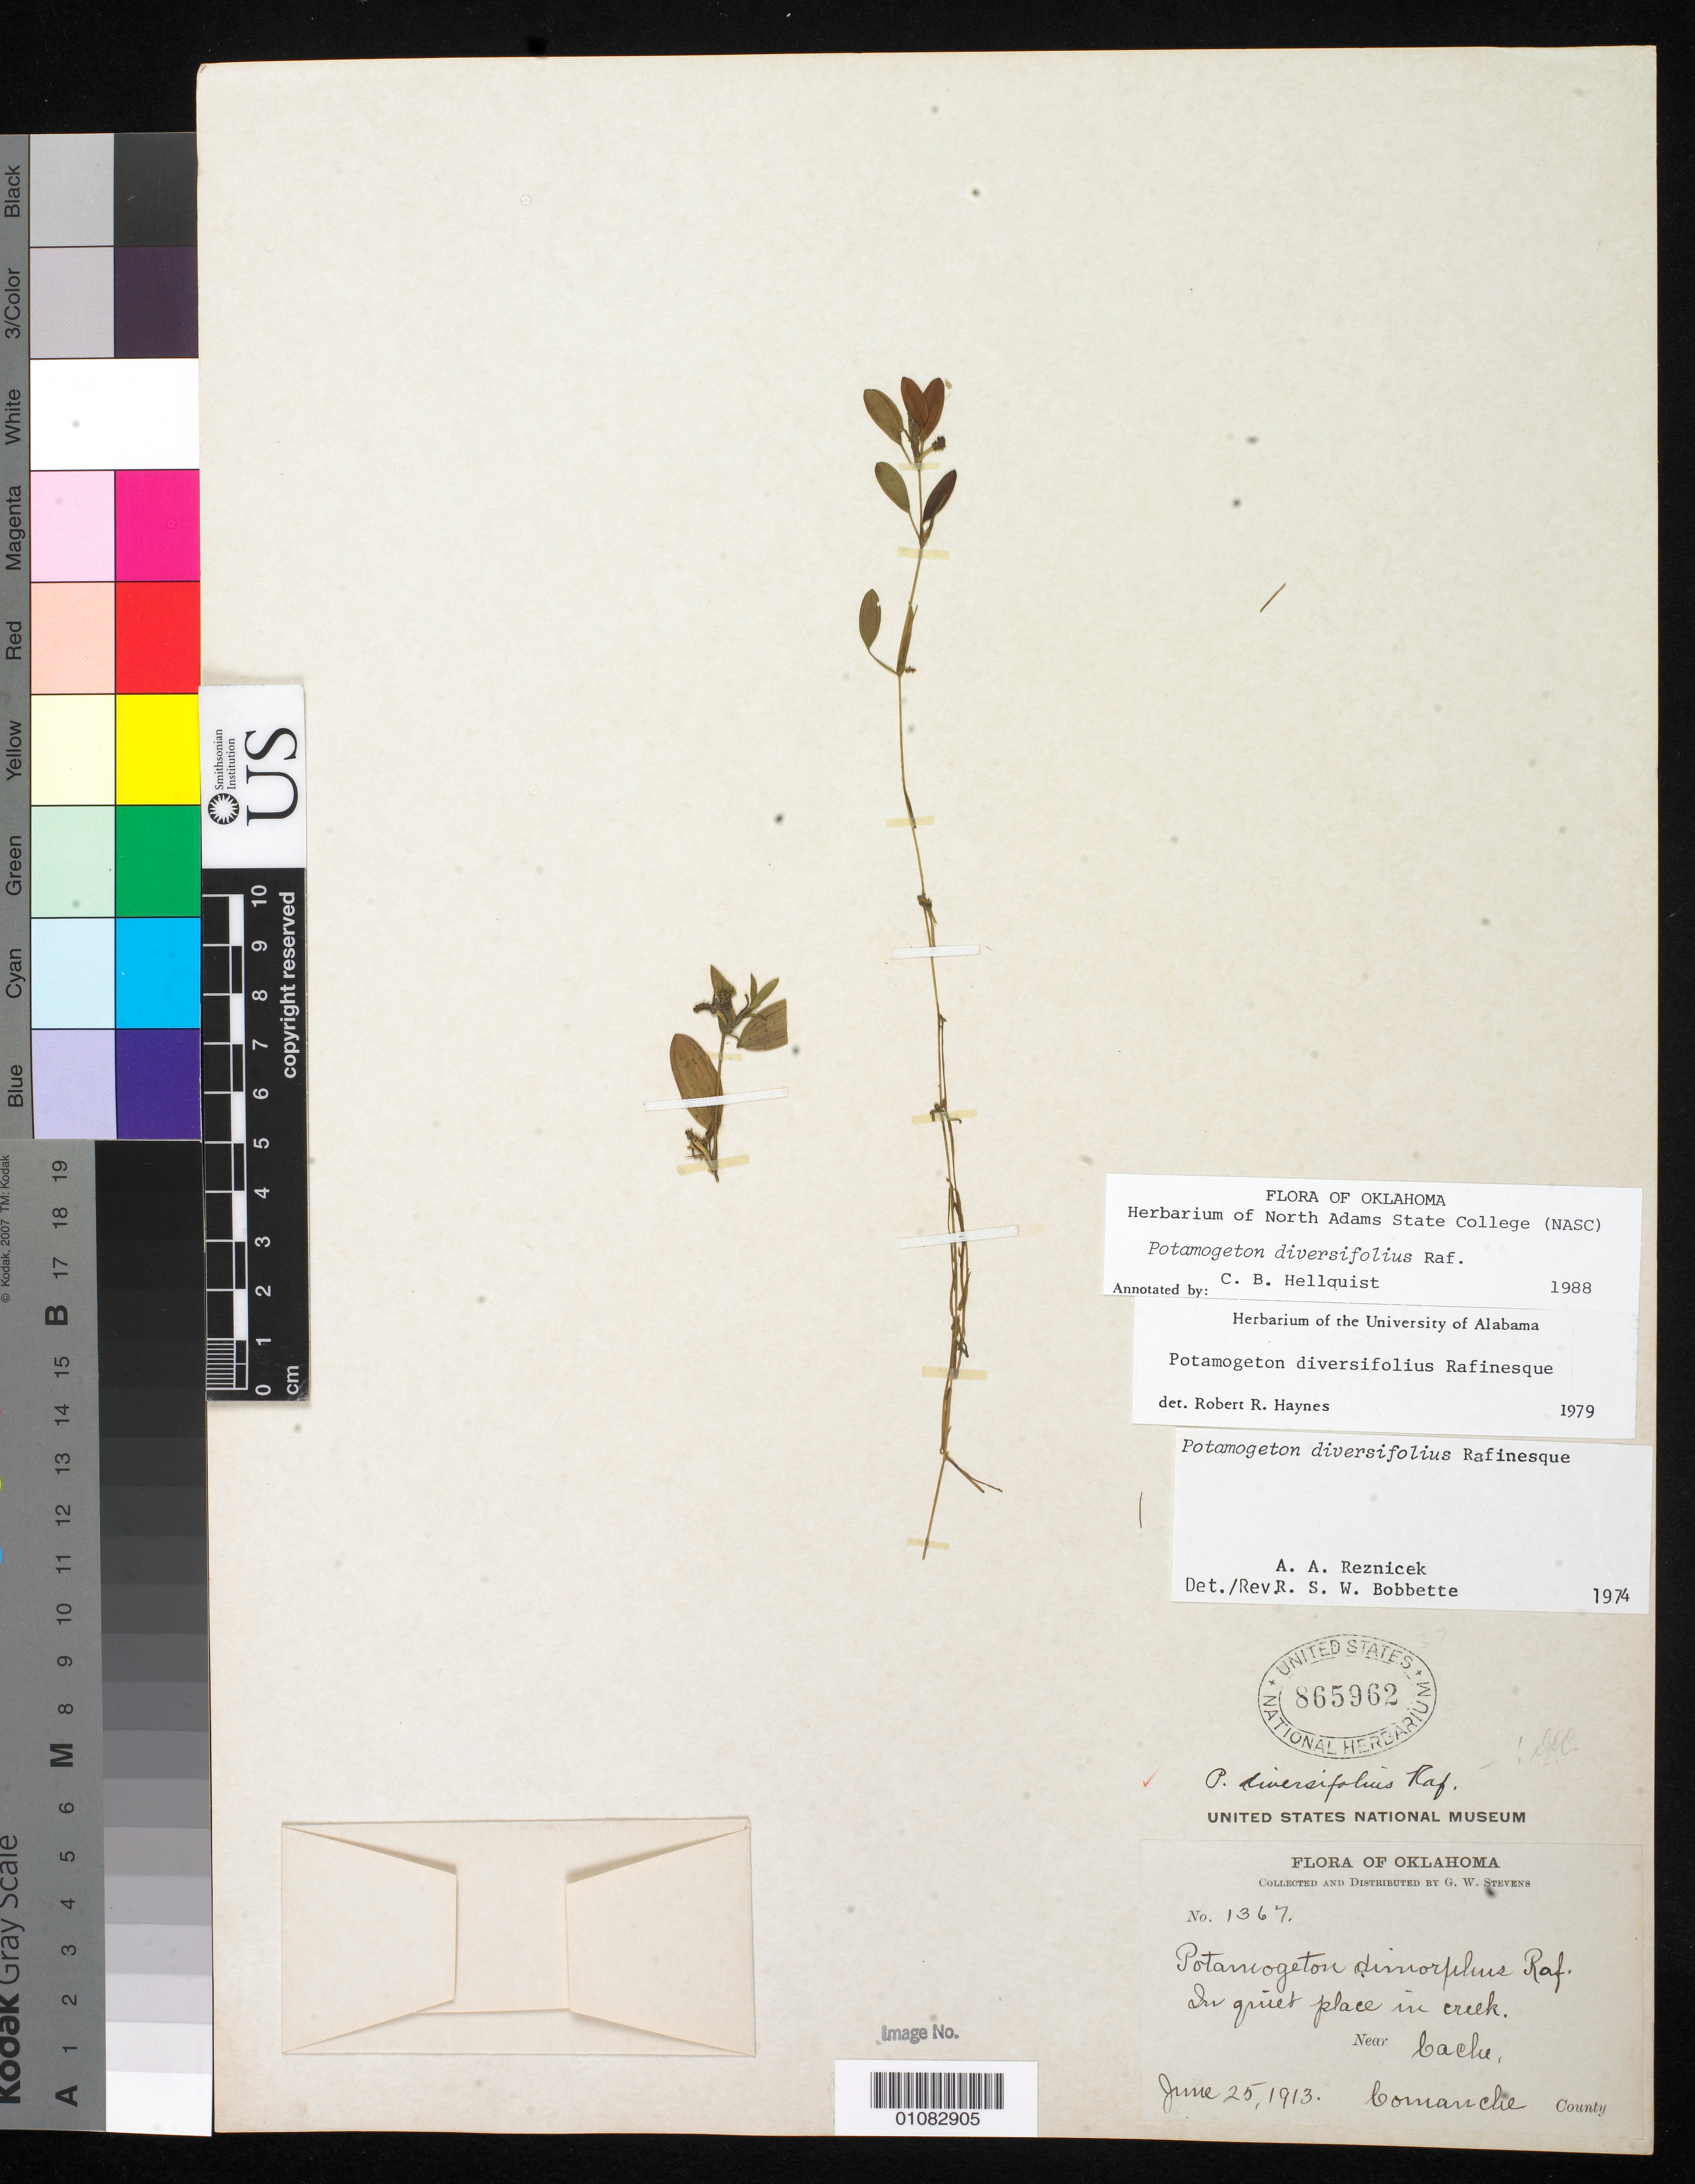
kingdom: Plantae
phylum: Tracheophyta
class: Liliopsida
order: Alismatales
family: Potamogetonaceae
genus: Potamogeton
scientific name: Potamogeton diversifolius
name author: Raf.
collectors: G. Stevens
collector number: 1367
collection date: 1913-06-25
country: United States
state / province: Oklahoma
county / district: Comanche County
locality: near Cache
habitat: In quiet place in creek.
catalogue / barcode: US 865962